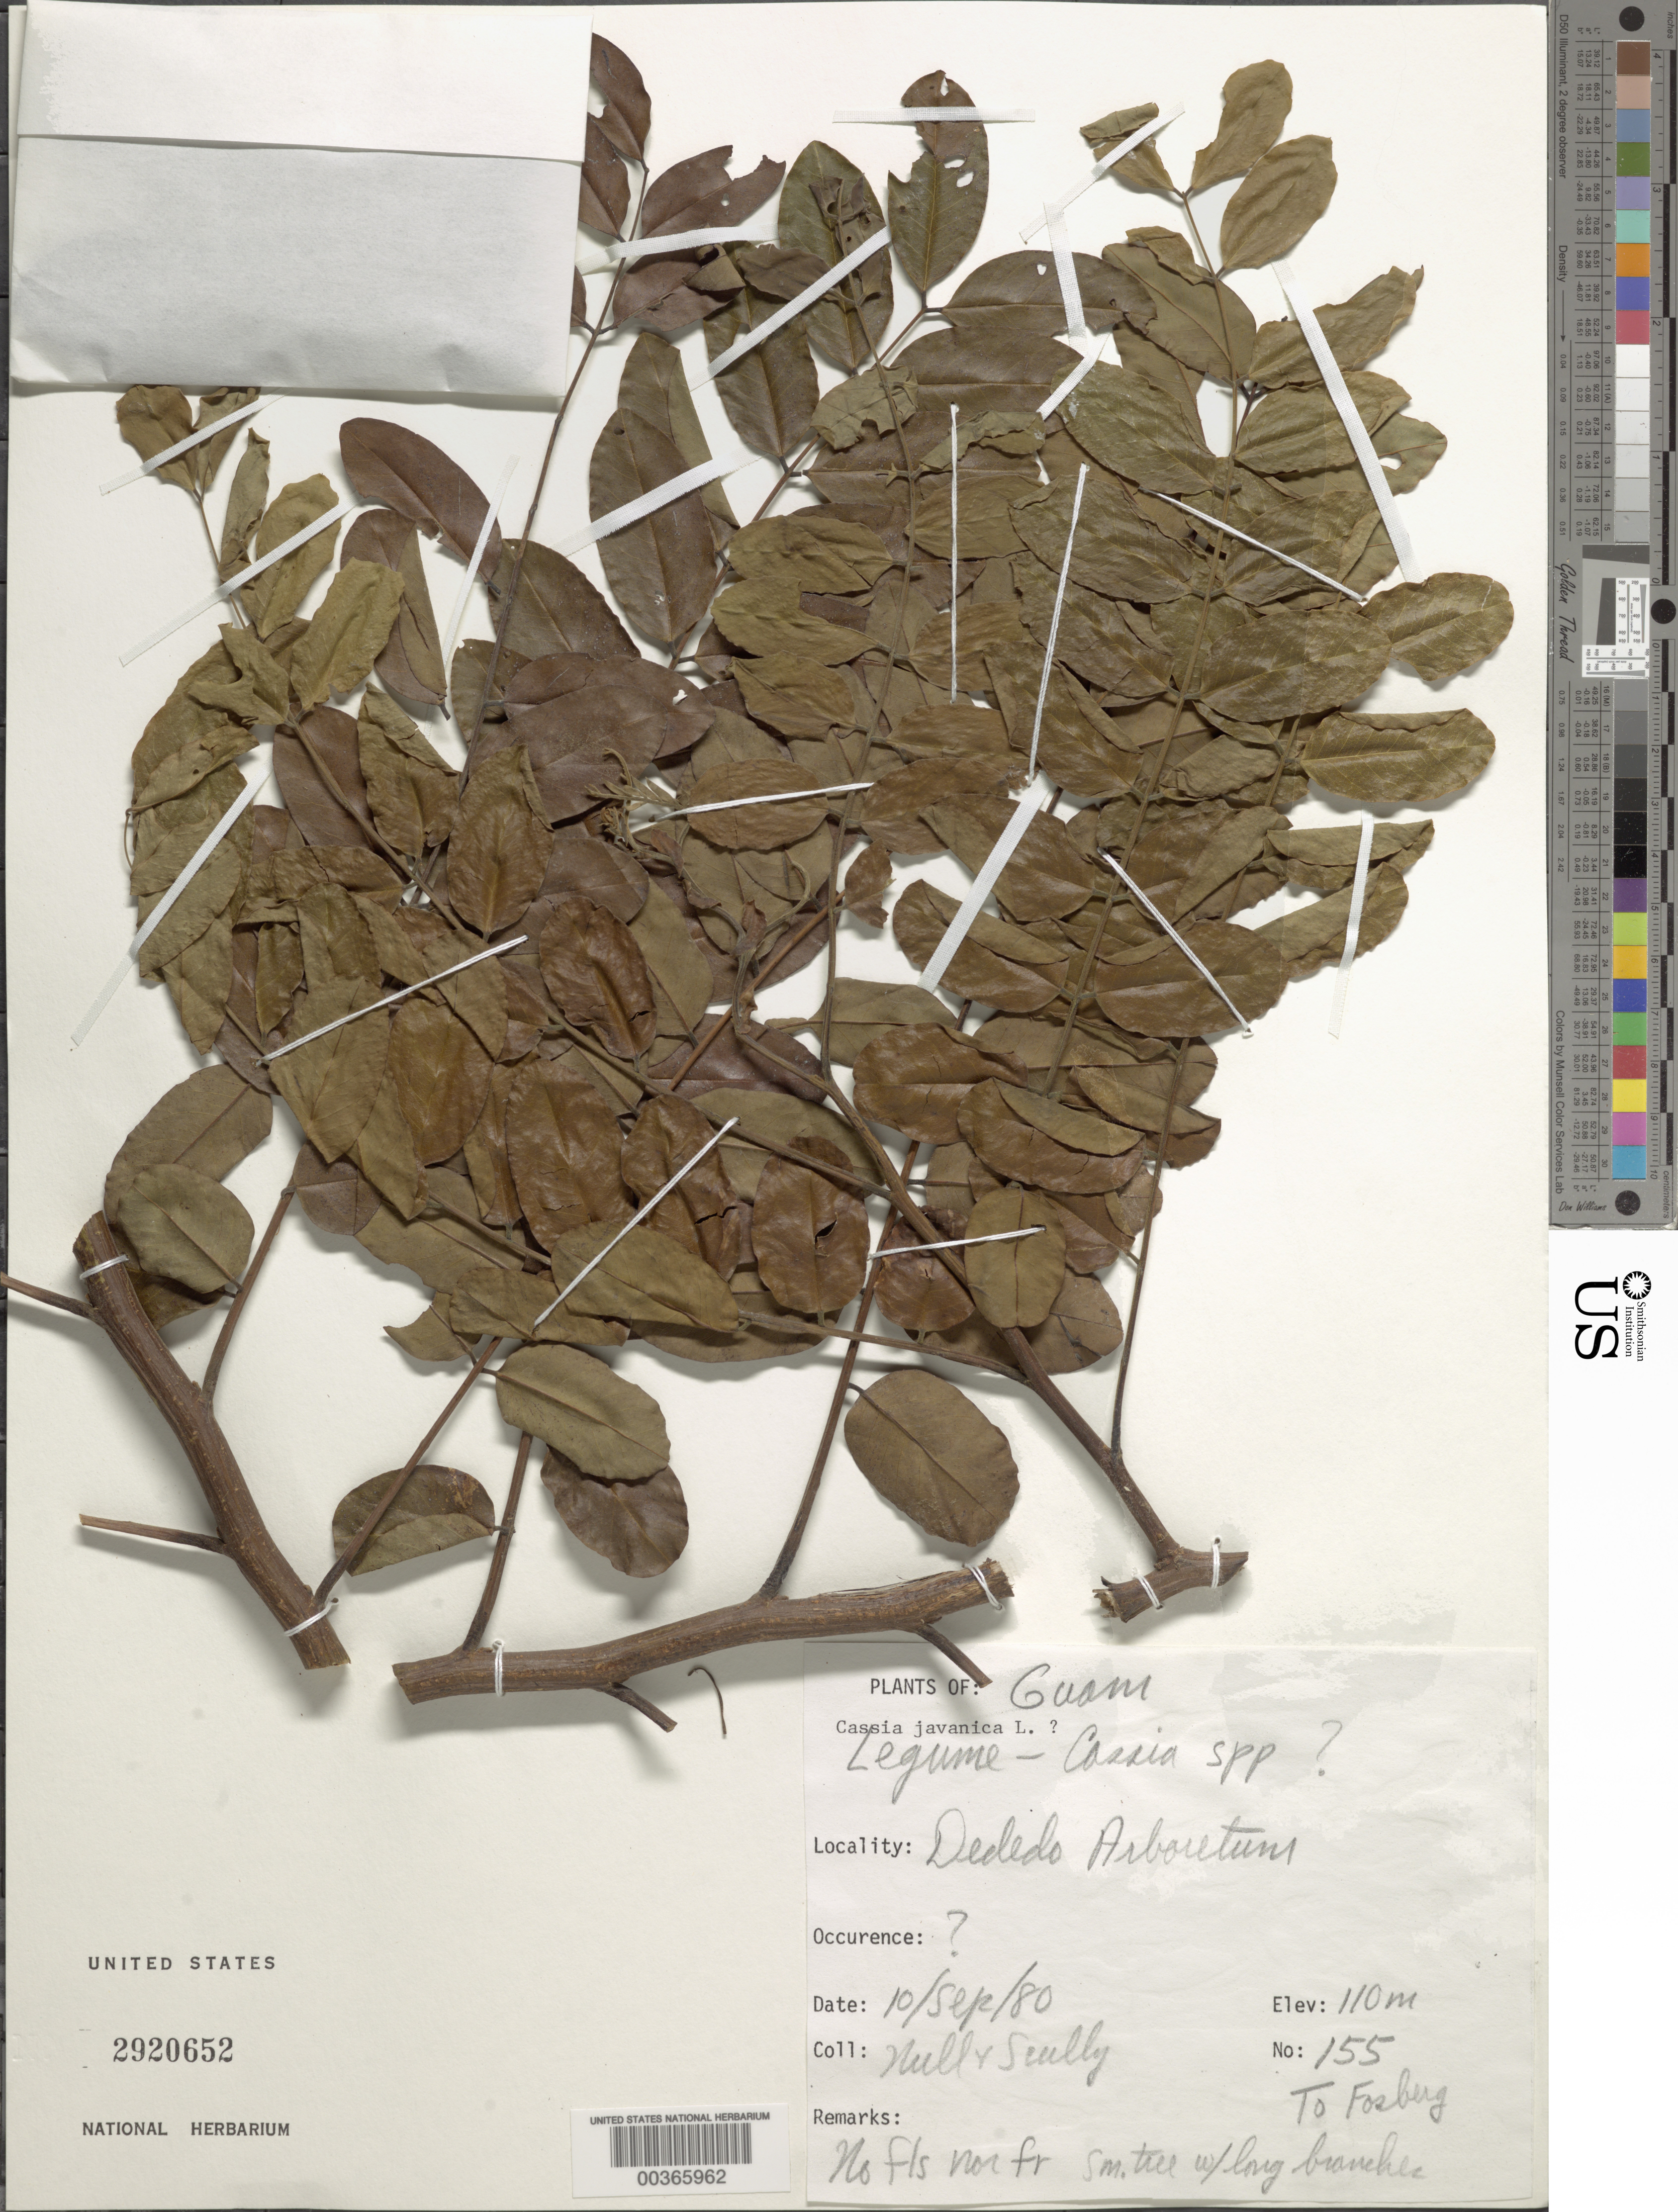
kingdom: Plantae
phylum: Tracheophyta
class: Magnoliopsida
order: Fabales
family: Fabaceae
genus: Senna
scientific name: Senna sp.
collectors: -. Null & B. Scully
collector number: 155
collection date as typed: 10 Sep 1980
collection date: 1980-09-10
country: Guam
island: Guam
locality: Dededo arboretum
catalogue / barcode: US 2920652